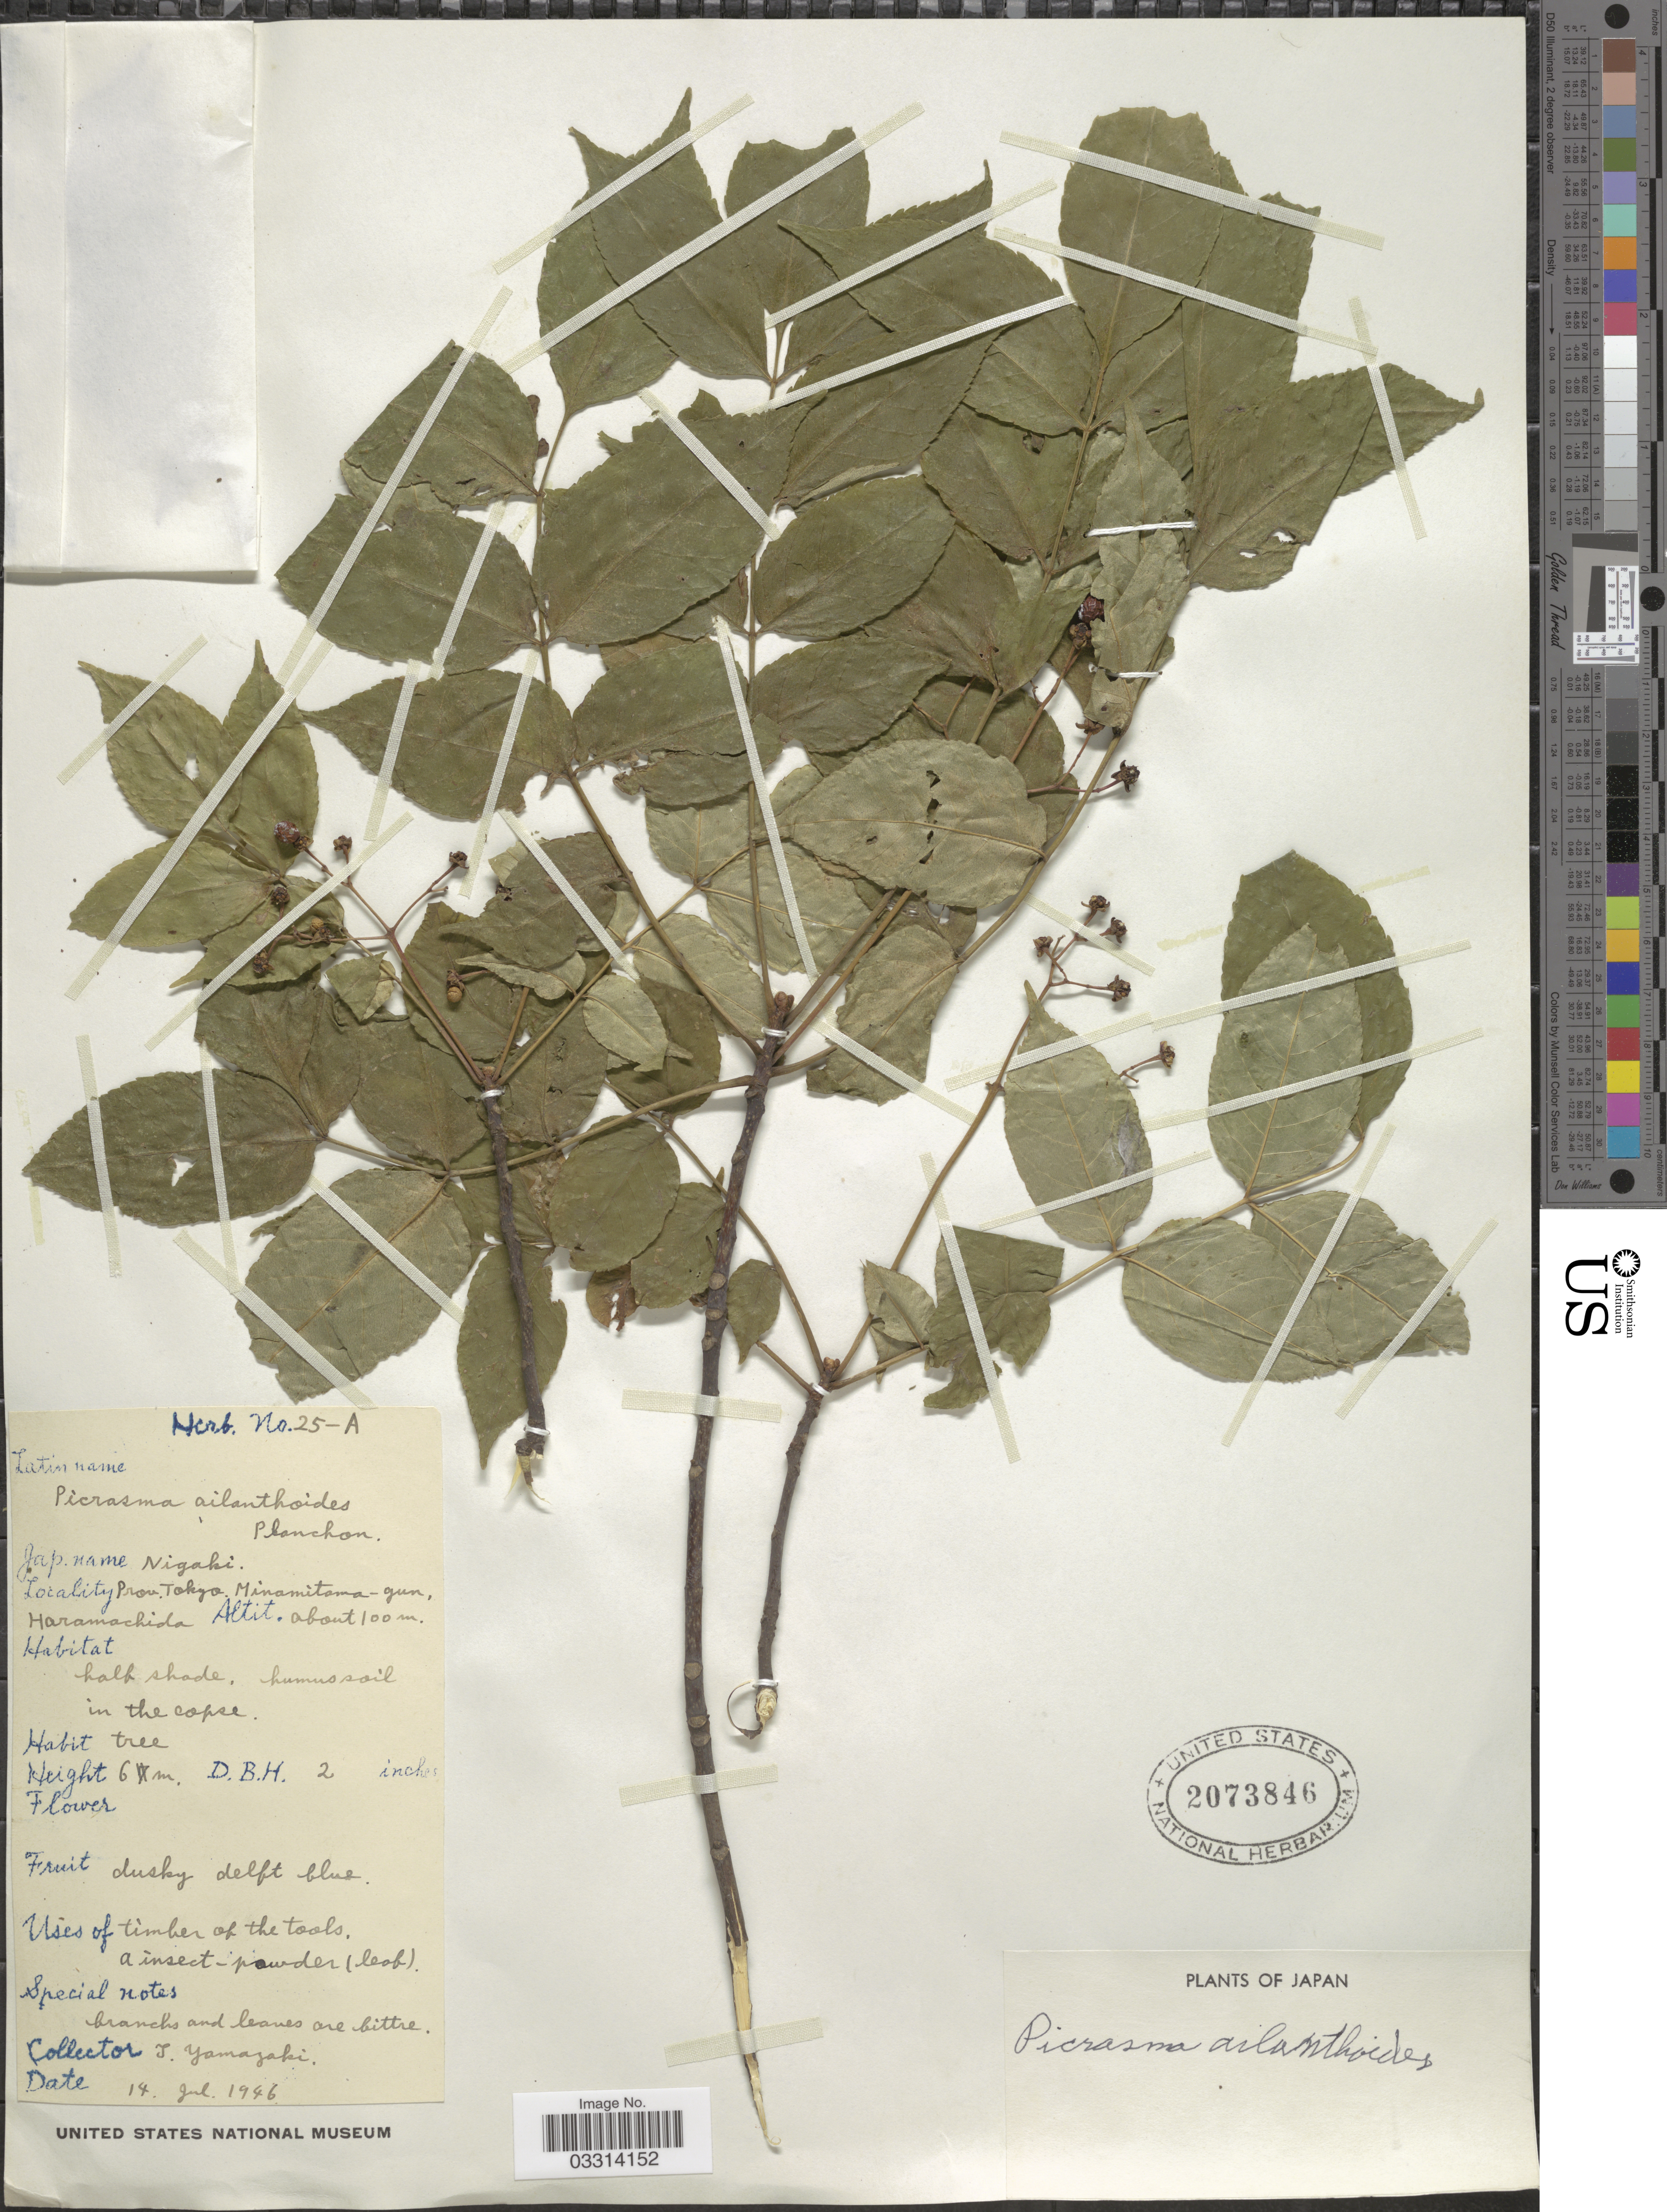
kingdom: Plantae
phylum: Tracheophyta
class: Magnoliopsida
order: Sapindales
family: Simaroubaceae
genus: Picrasma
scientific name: Picrasma ailanthoides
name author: (Bunge) Planch.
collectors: T. Yamazaki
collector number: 25-A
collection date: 1946-07-14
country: Japan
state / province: Tokyo, Federal City of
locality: Minamitama-gun, Haramachida.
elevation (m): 100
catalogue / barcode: US 2073846